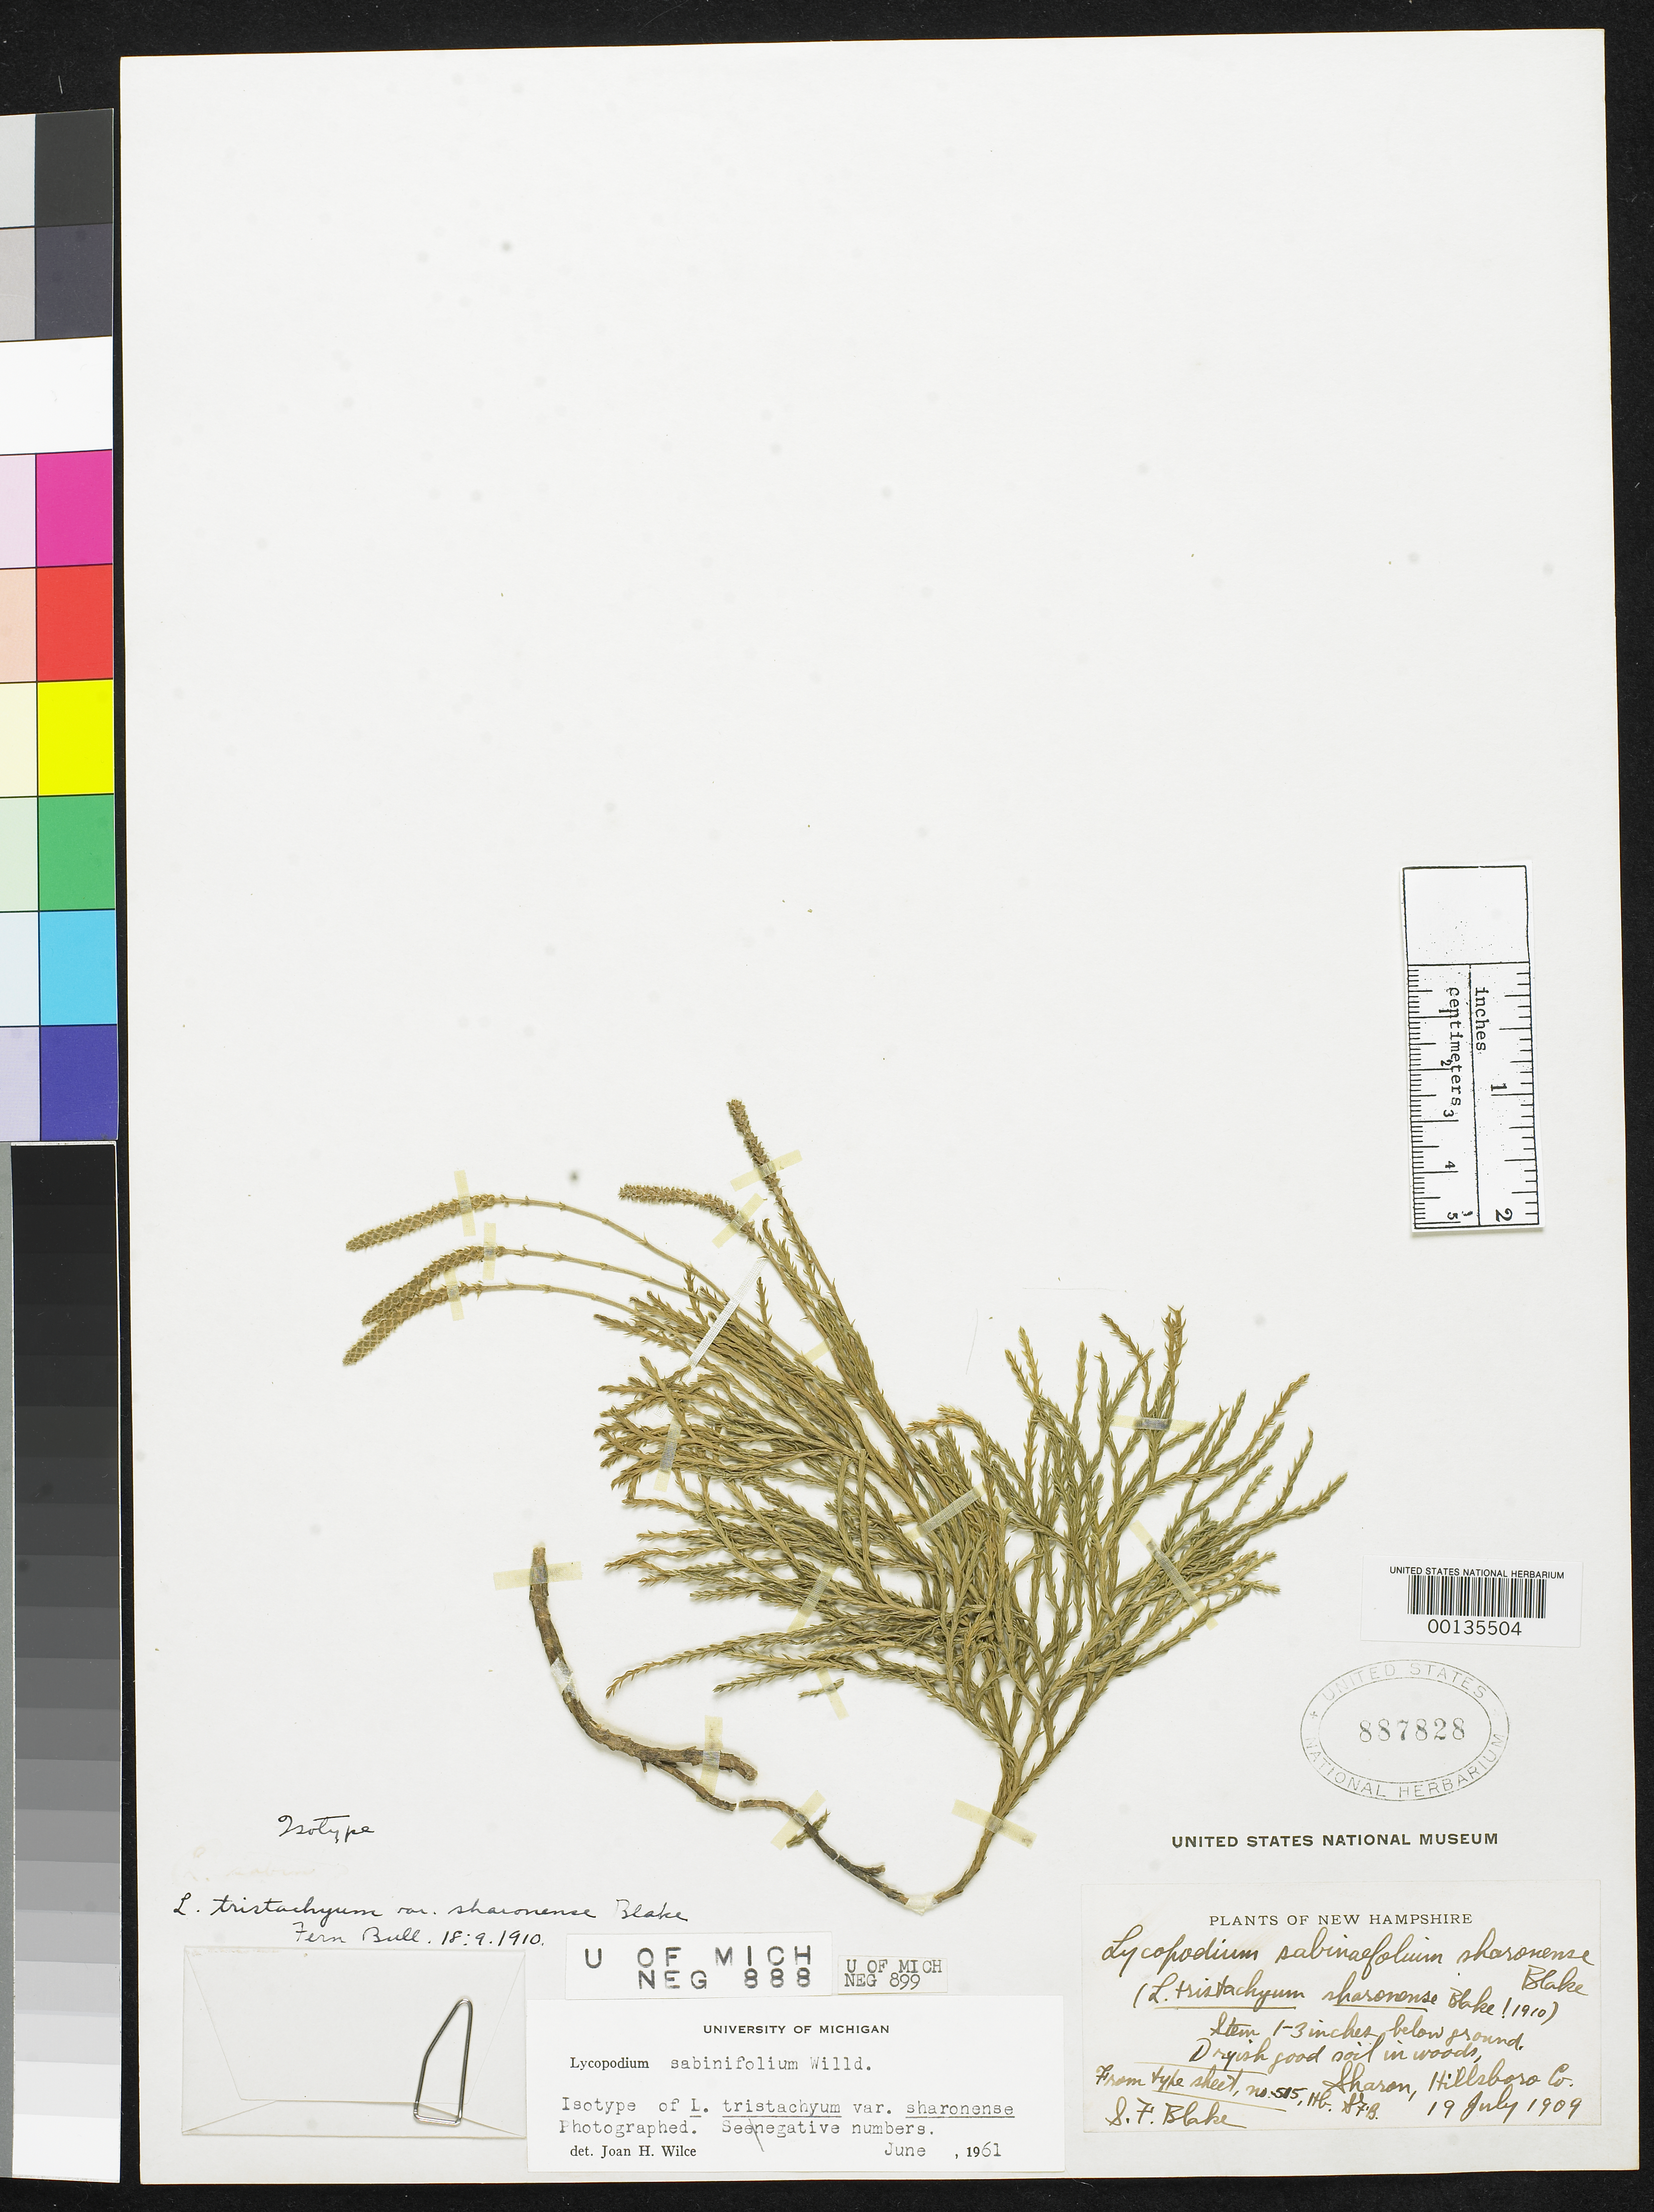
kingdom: Plantae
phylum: Tracheophyta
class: Lycopodiopsida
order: Lycopodiales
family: Lycopodiaceae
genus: Lycopodium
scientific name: Lycopodium tristachyum var. sharonense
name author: S.F. Blake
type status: Type Collection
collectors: S. Blake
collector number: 515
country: United States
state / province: New Hampshire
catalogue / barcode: US 887828